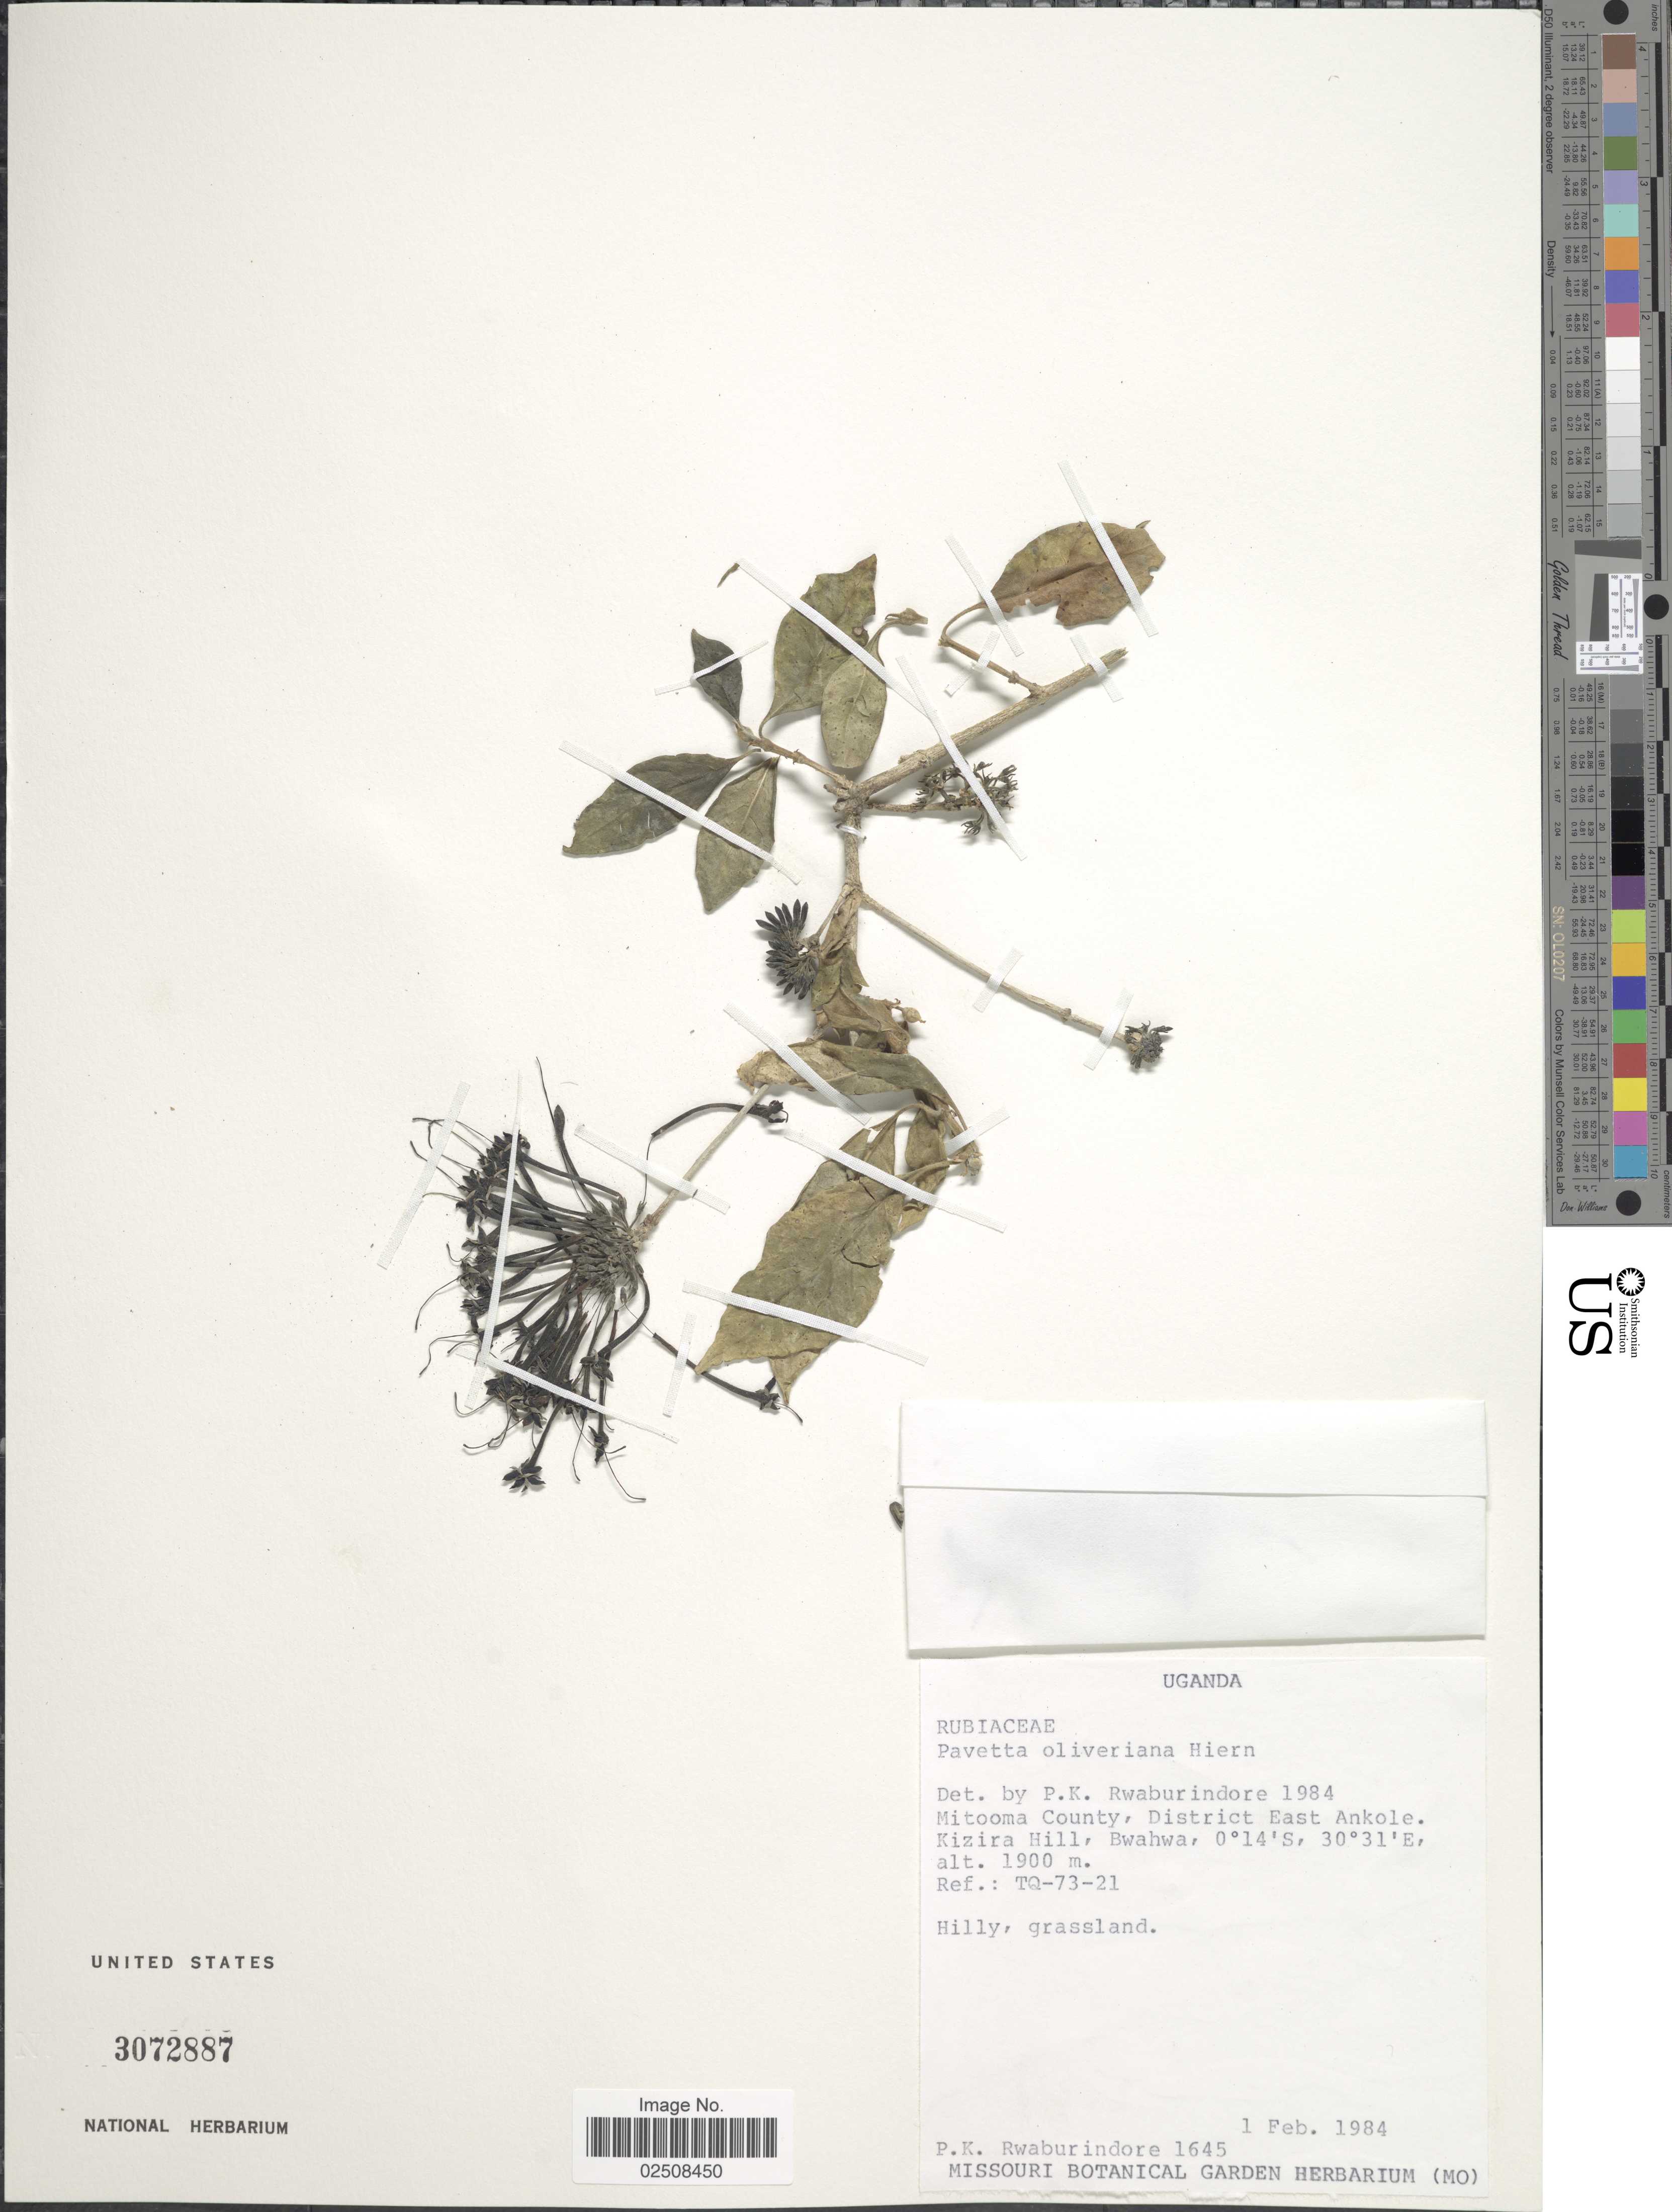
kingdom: Plantae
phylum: Tracheophyta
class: Magnoliopsida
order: Gentianales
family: Rubiaceae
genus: Pavetta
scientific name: Pavetta oliveriana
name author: Hiern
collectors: P. Rwaburindore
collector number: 1645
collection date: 1984-02-01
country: Uganda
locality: Mitooma County, District East Ankole. Kizira Hill, Bwahwa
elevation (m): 1900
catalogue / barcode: US 3072887